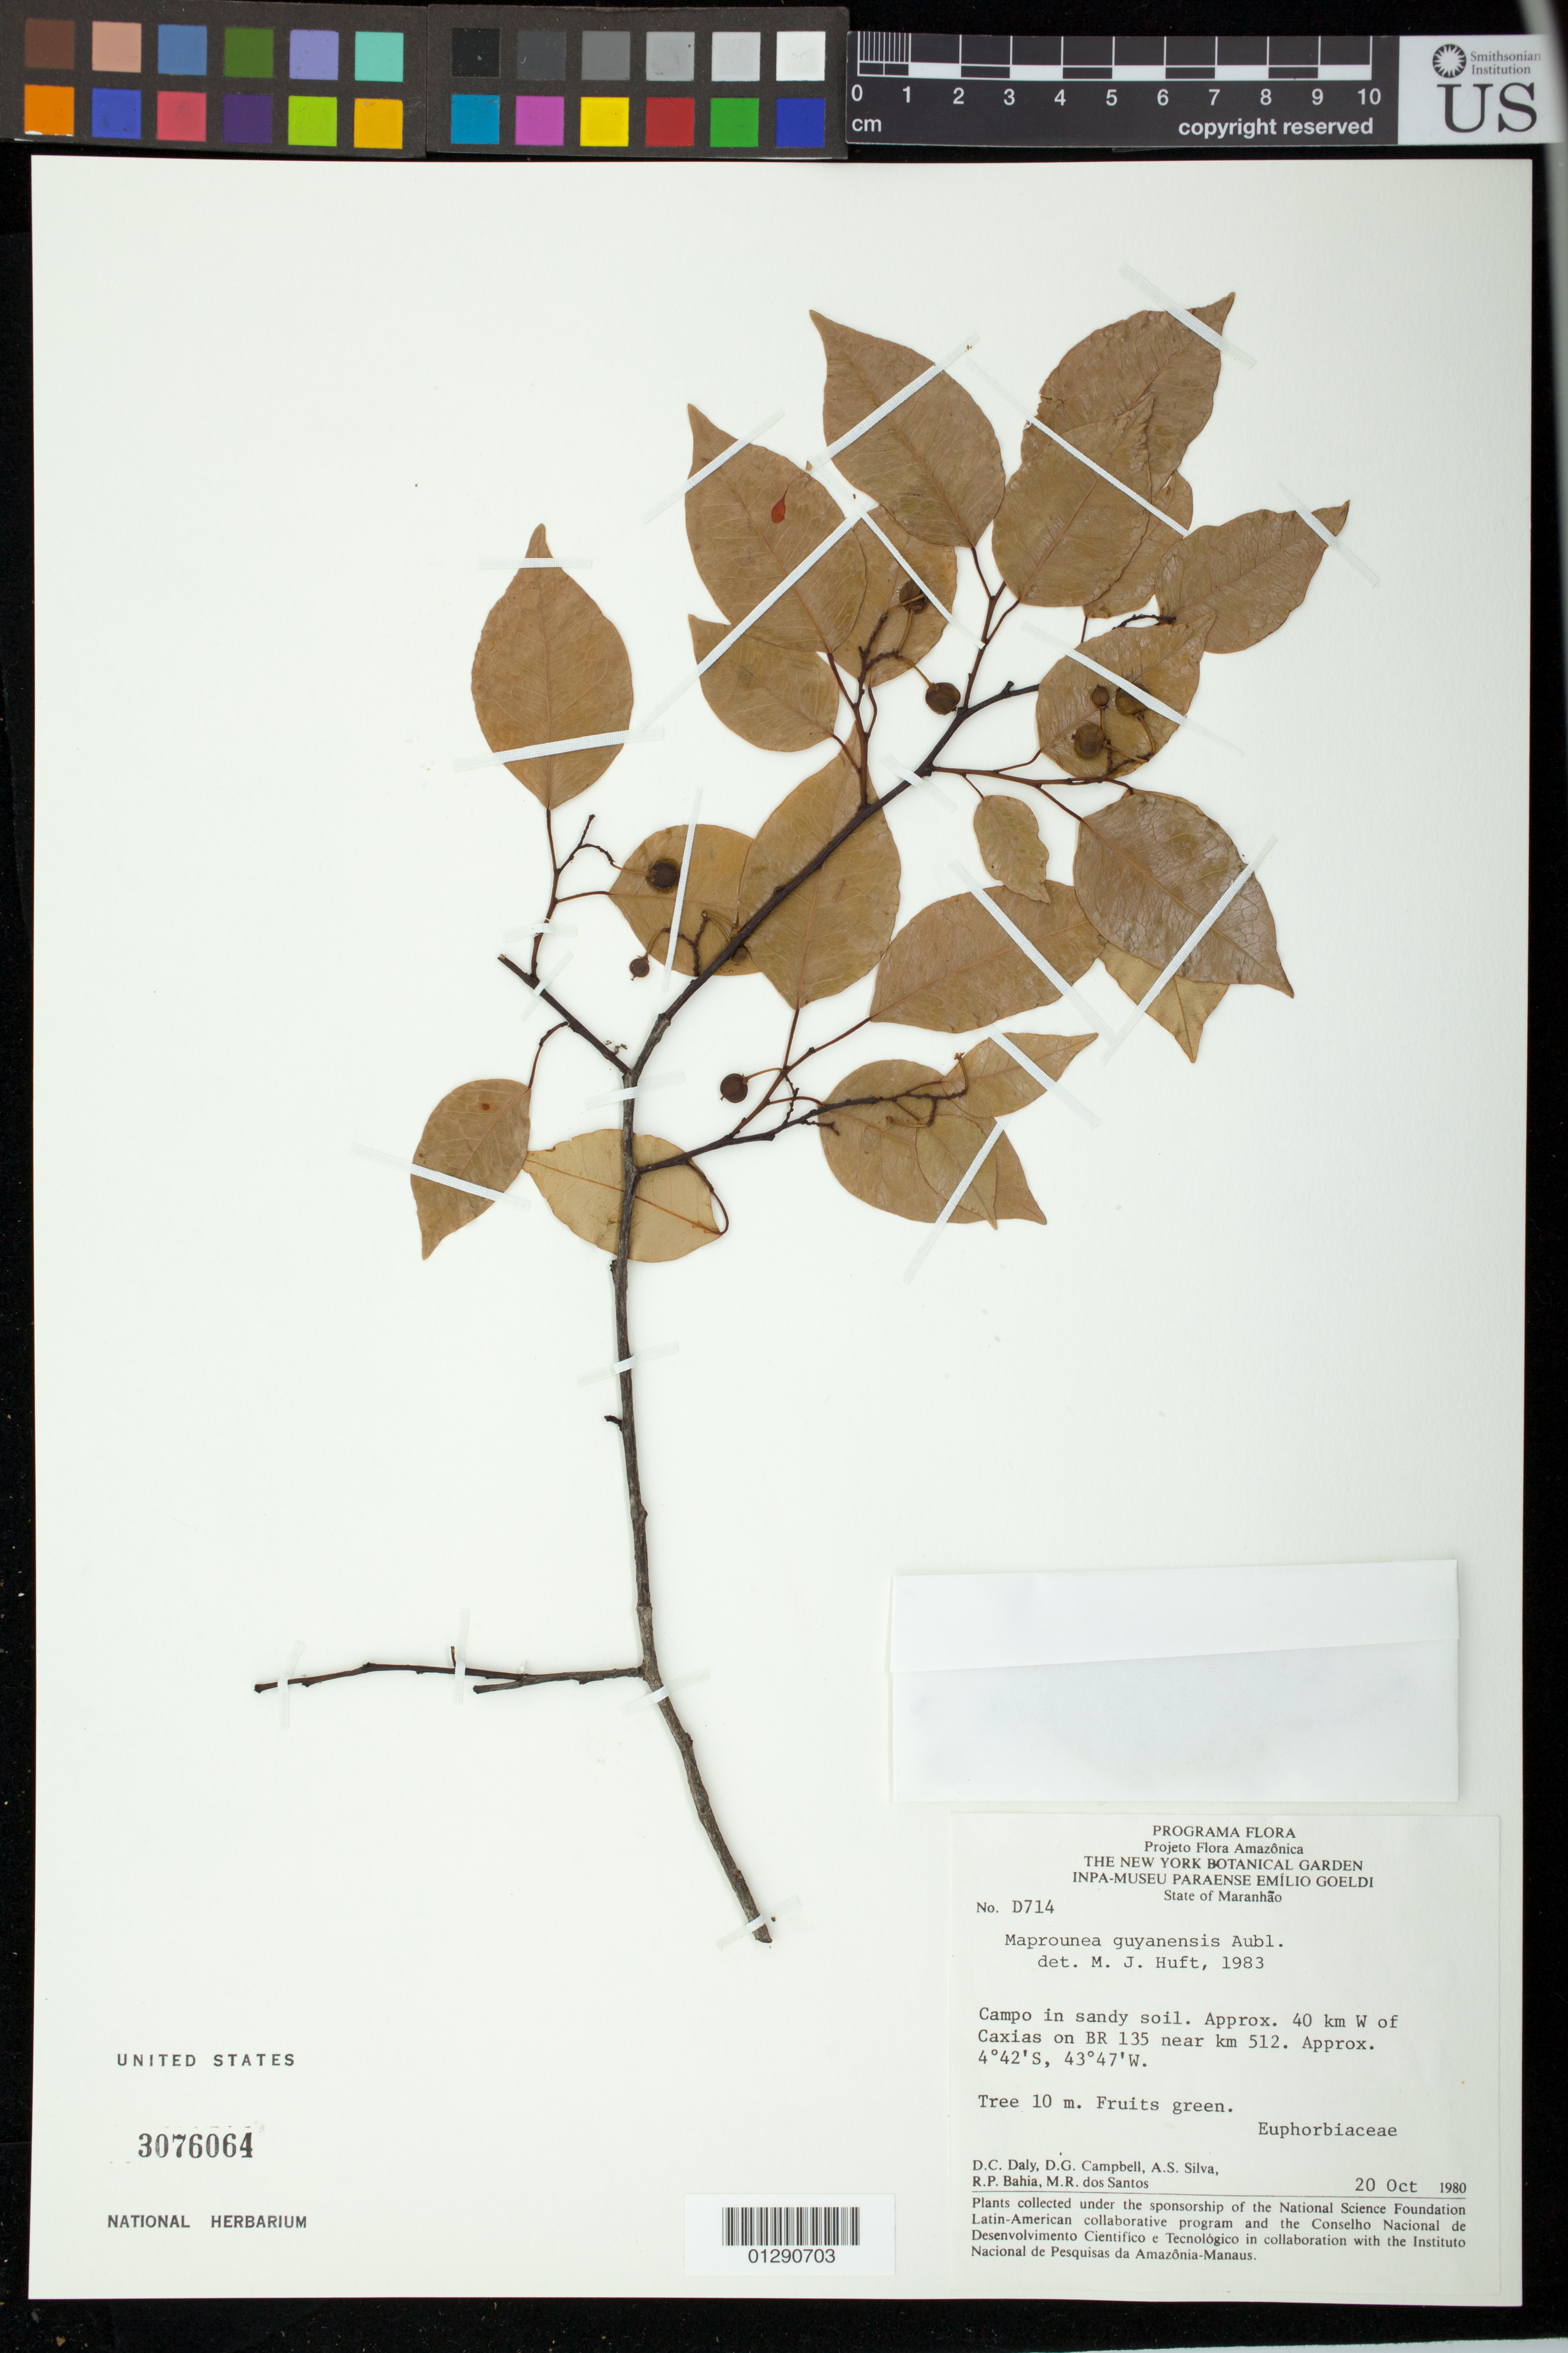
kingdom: Plantae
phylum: Tracheophyta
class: Magnoliopsida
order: Malpighiales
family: Euphorbiaceae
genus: Maprounea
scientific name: Maprounea guianensis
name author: Aubl.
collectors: D. C. Daly, D. G. Campbell, A. S. Silva, R. P. Bahia & M. R. Santos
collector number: D714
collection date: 1980-10-20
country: Brazil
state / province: Maranhao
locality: Approx. 40 km W of Caxias on BR 135 near km 512.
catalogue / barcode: US 3076064